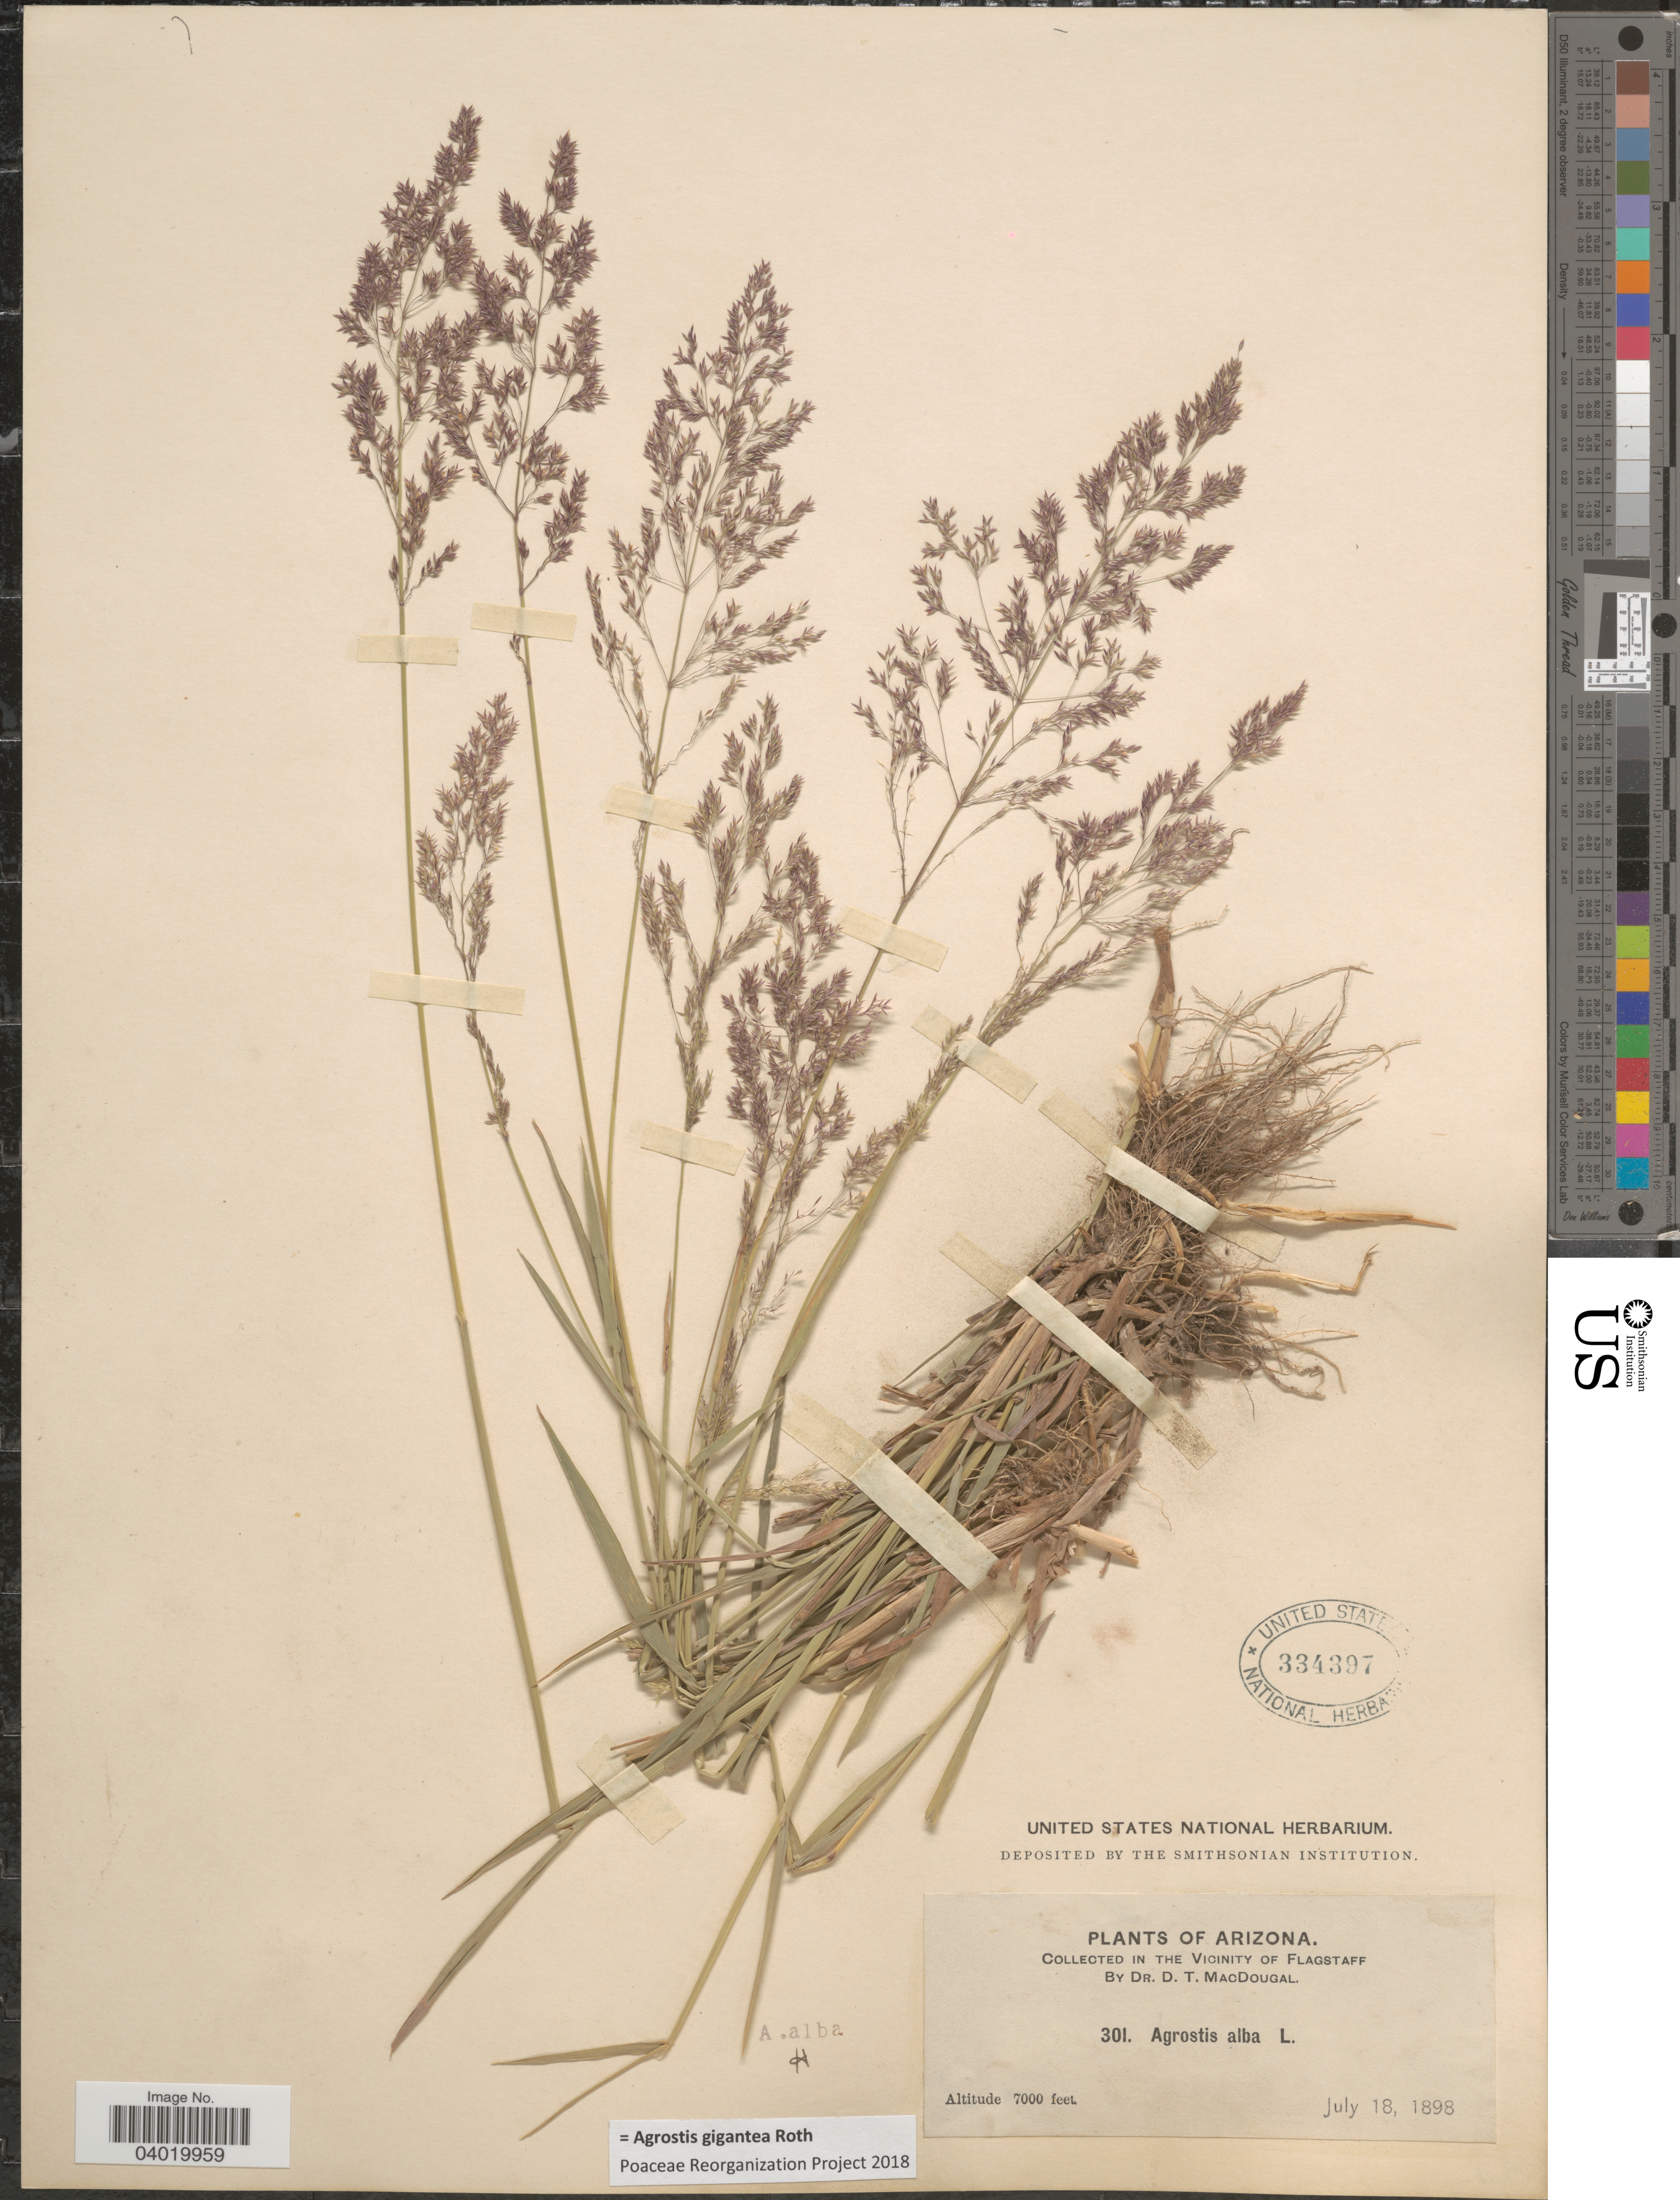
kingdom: Plantae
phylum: Tracheophyta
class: Liliopsida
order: Poales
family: Poaceae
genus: Agrostis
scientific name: Agrostis gigantea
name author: Roth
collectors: D. T. MacDougal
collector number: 301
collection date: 1898-07-18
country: United States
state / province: Arizona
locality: In the Vicinity of Flagstaff.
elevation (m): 2134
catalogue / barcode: US 334397